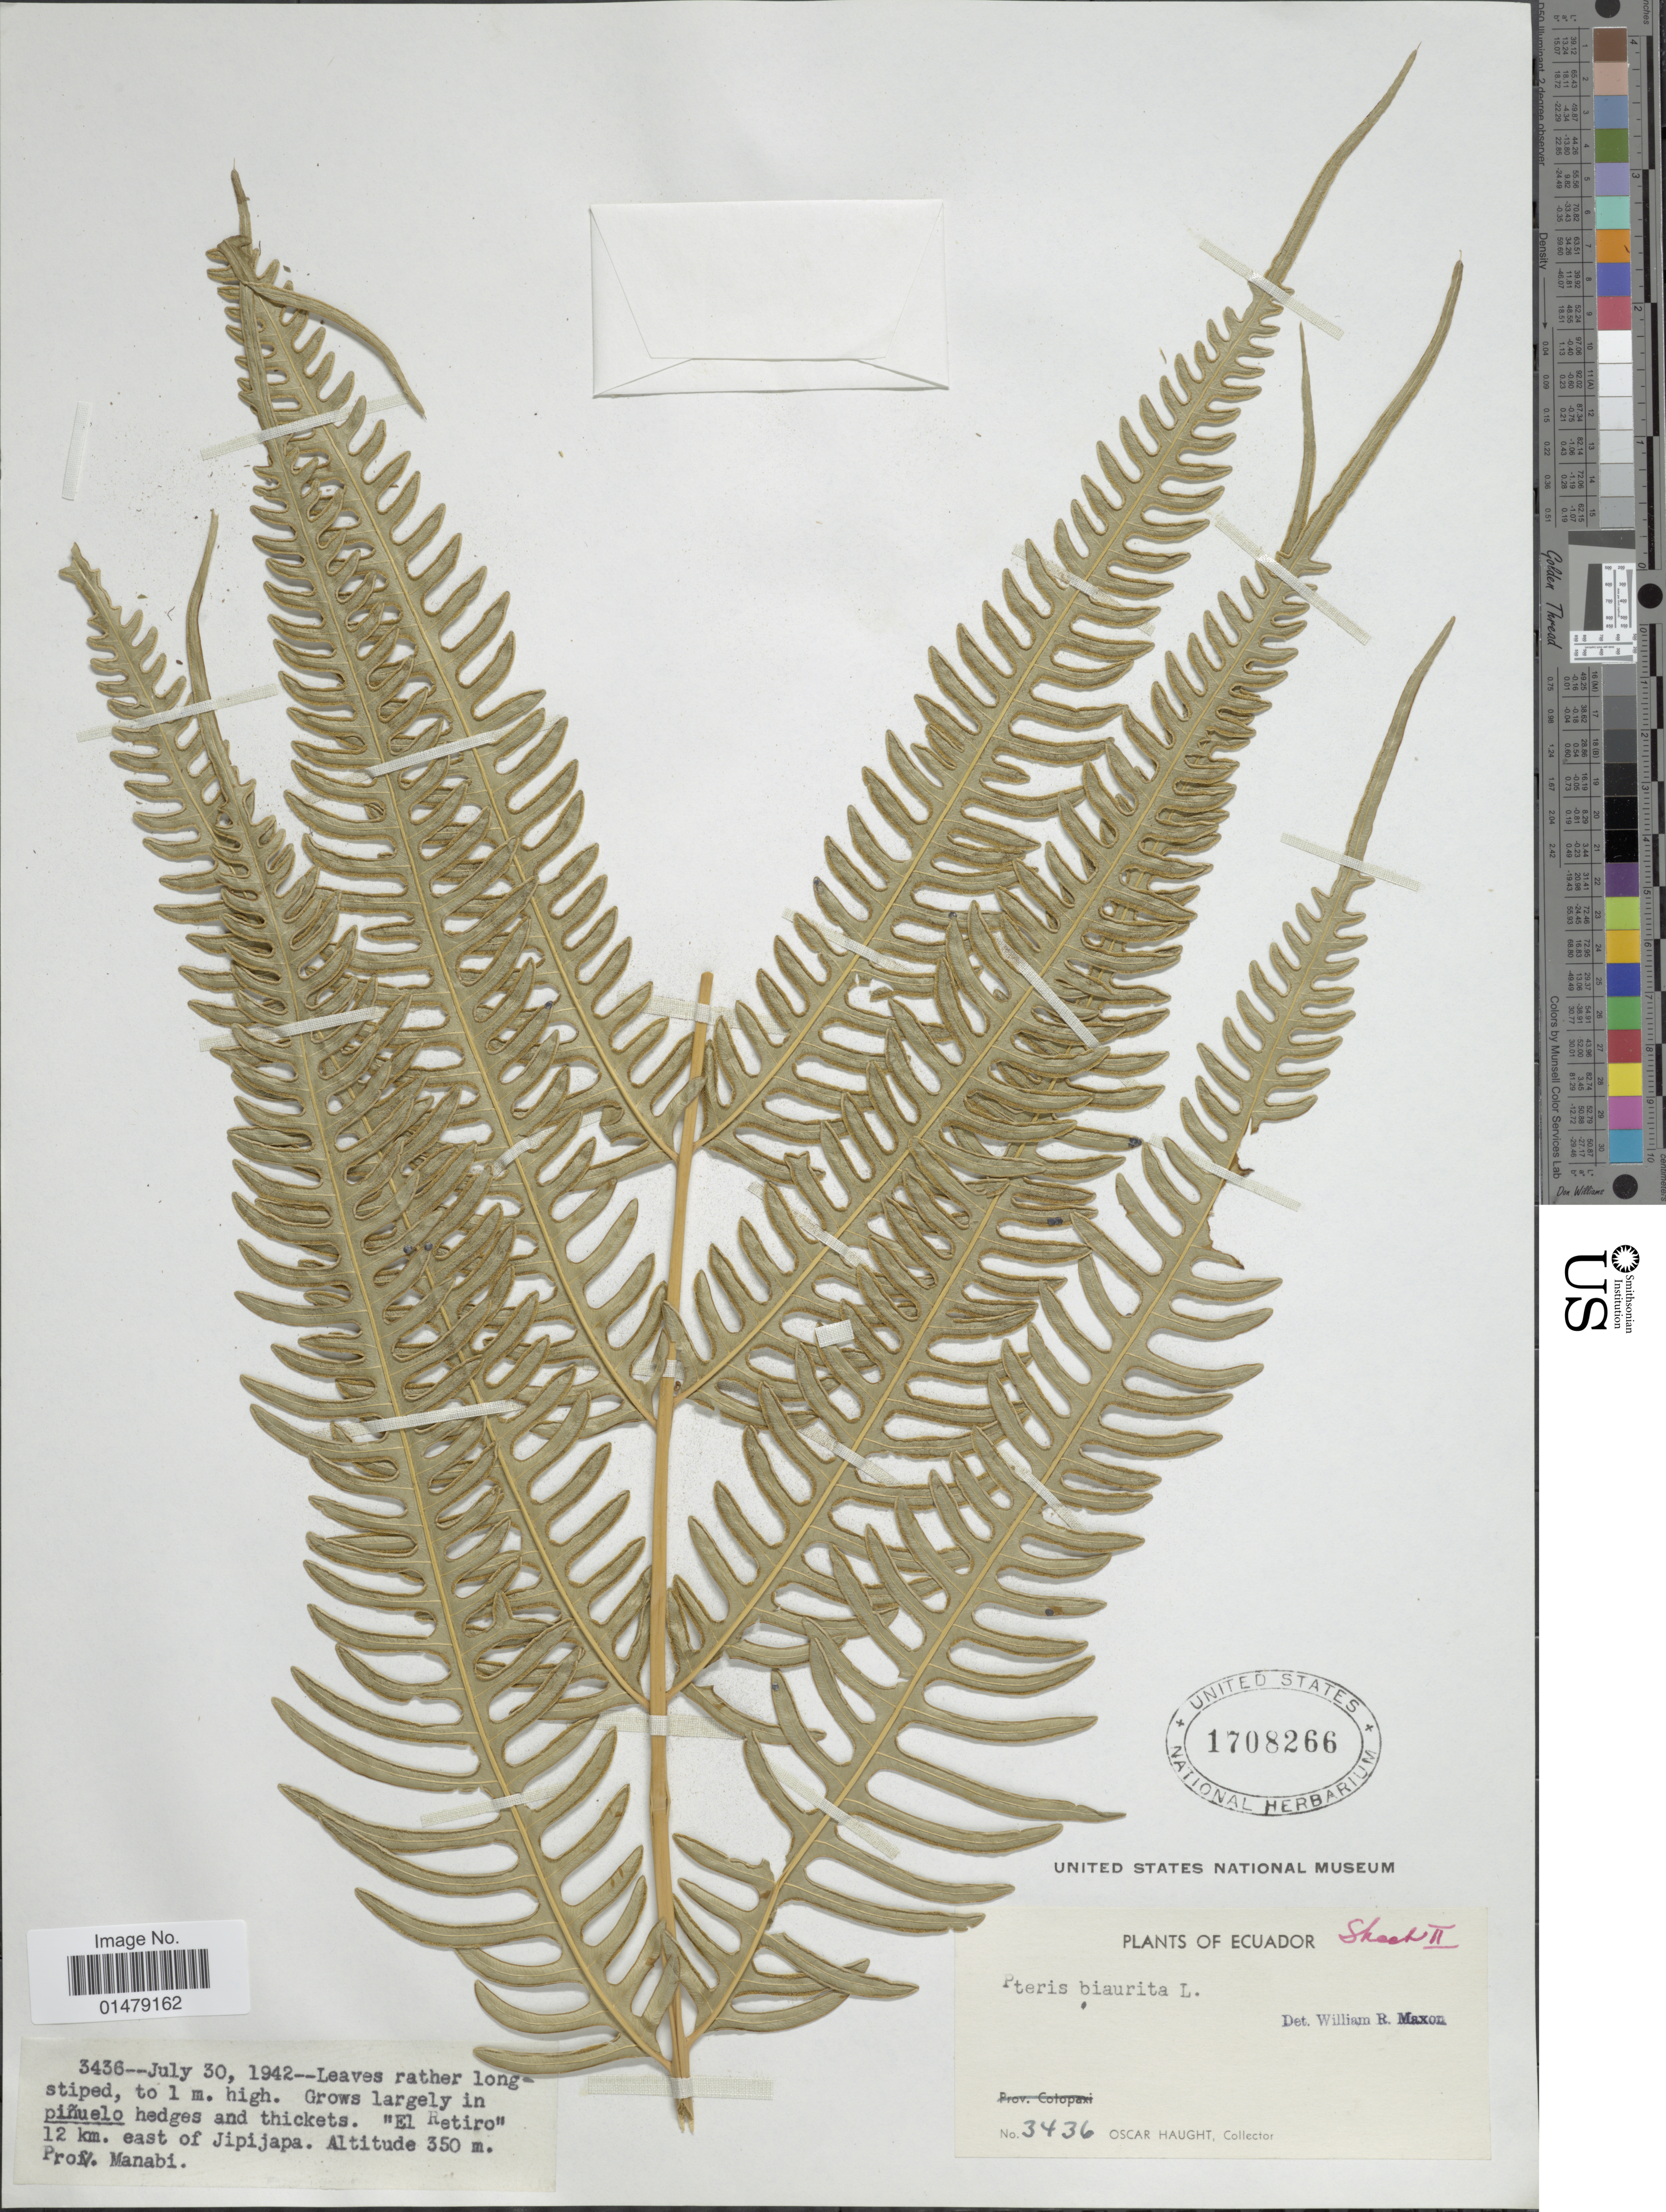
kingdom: Plantae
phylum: Tracheophyta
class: Polypodiopsida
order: Polypodiales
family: Pteridaceae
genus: Pteris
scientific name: Pteris biaurita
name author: L.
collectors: O. L. Haught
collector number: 3436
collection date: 1942-07-30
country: Ecuador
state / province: Manabí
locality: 'El Retiro' 12 km. east of Jipijapa. Prov. Manabi.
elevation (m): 350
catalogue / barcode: US 1708266